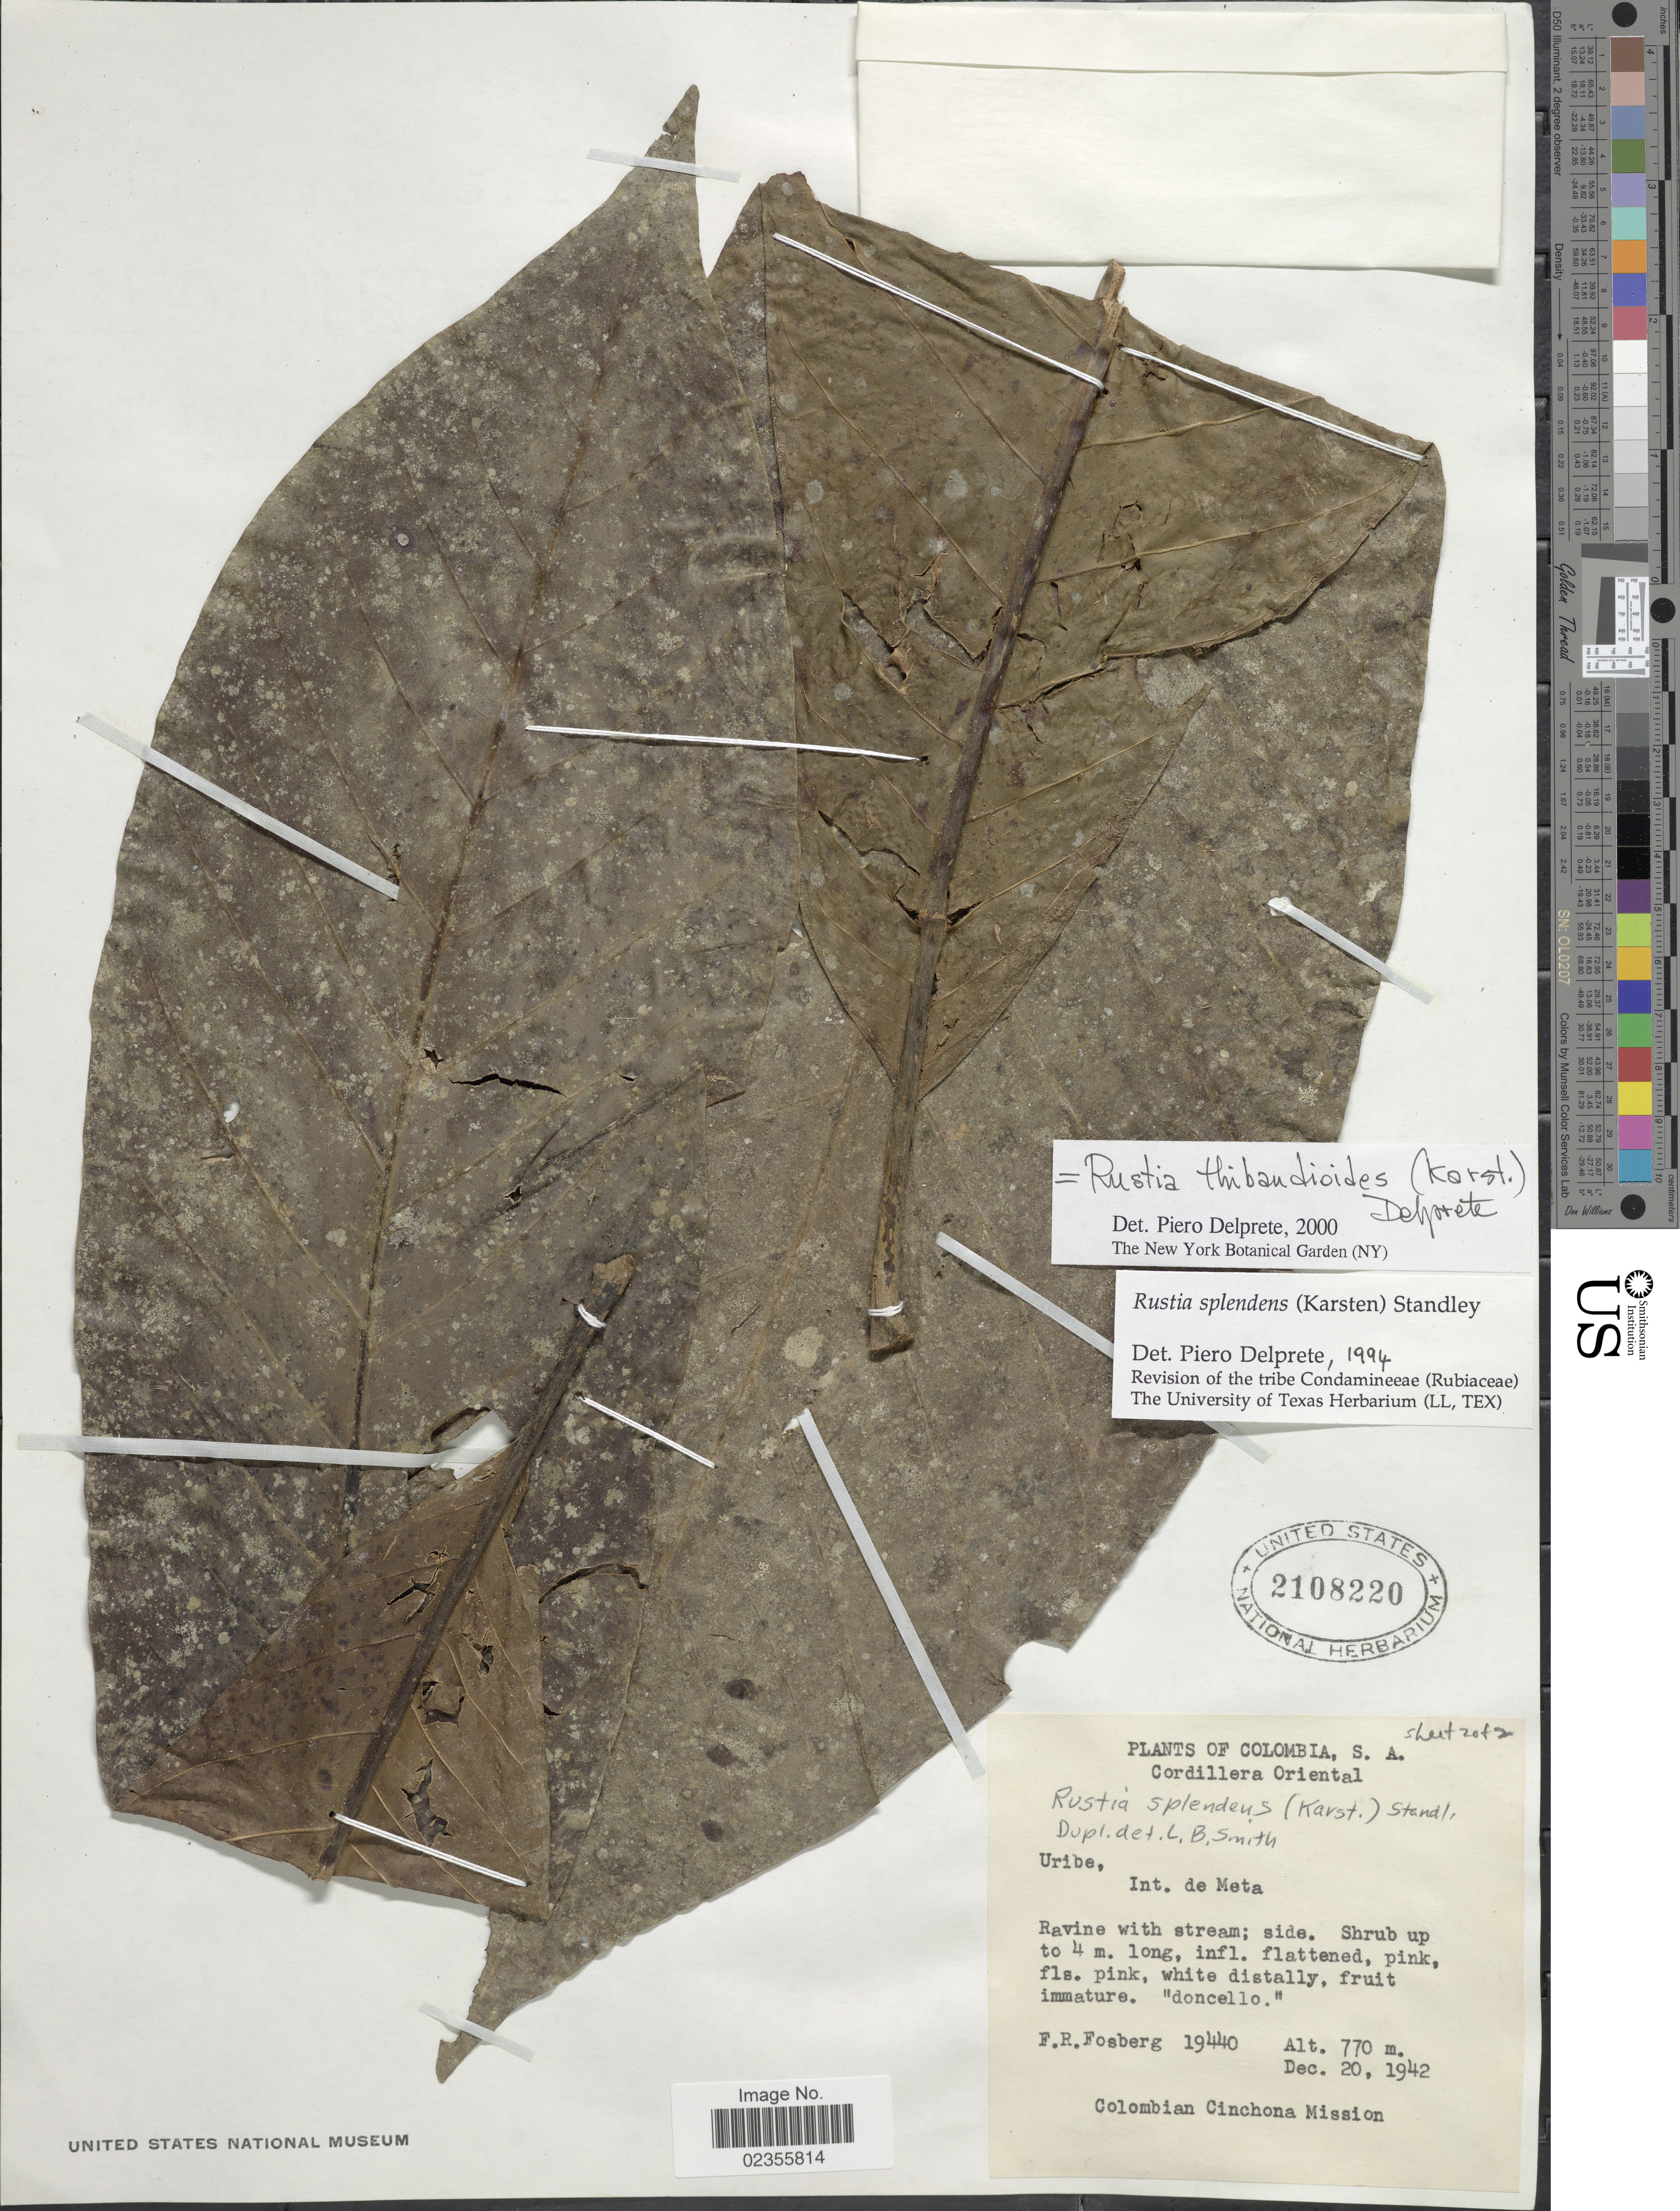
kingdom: Plantae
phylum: Tracheophyta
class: Magnoliopsida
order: Gentianales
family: Rubiaceae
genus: Rustia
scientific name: Rustia thibaudioides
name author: (H. Karst.) Delprete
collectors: F. R. Fosberg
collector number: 19440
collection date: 1942-12-20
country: Colombia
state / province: Meta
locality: Cordillera Oriental, Int. de Meta, ravine with stream.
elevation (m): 770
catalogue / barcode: US 2108220